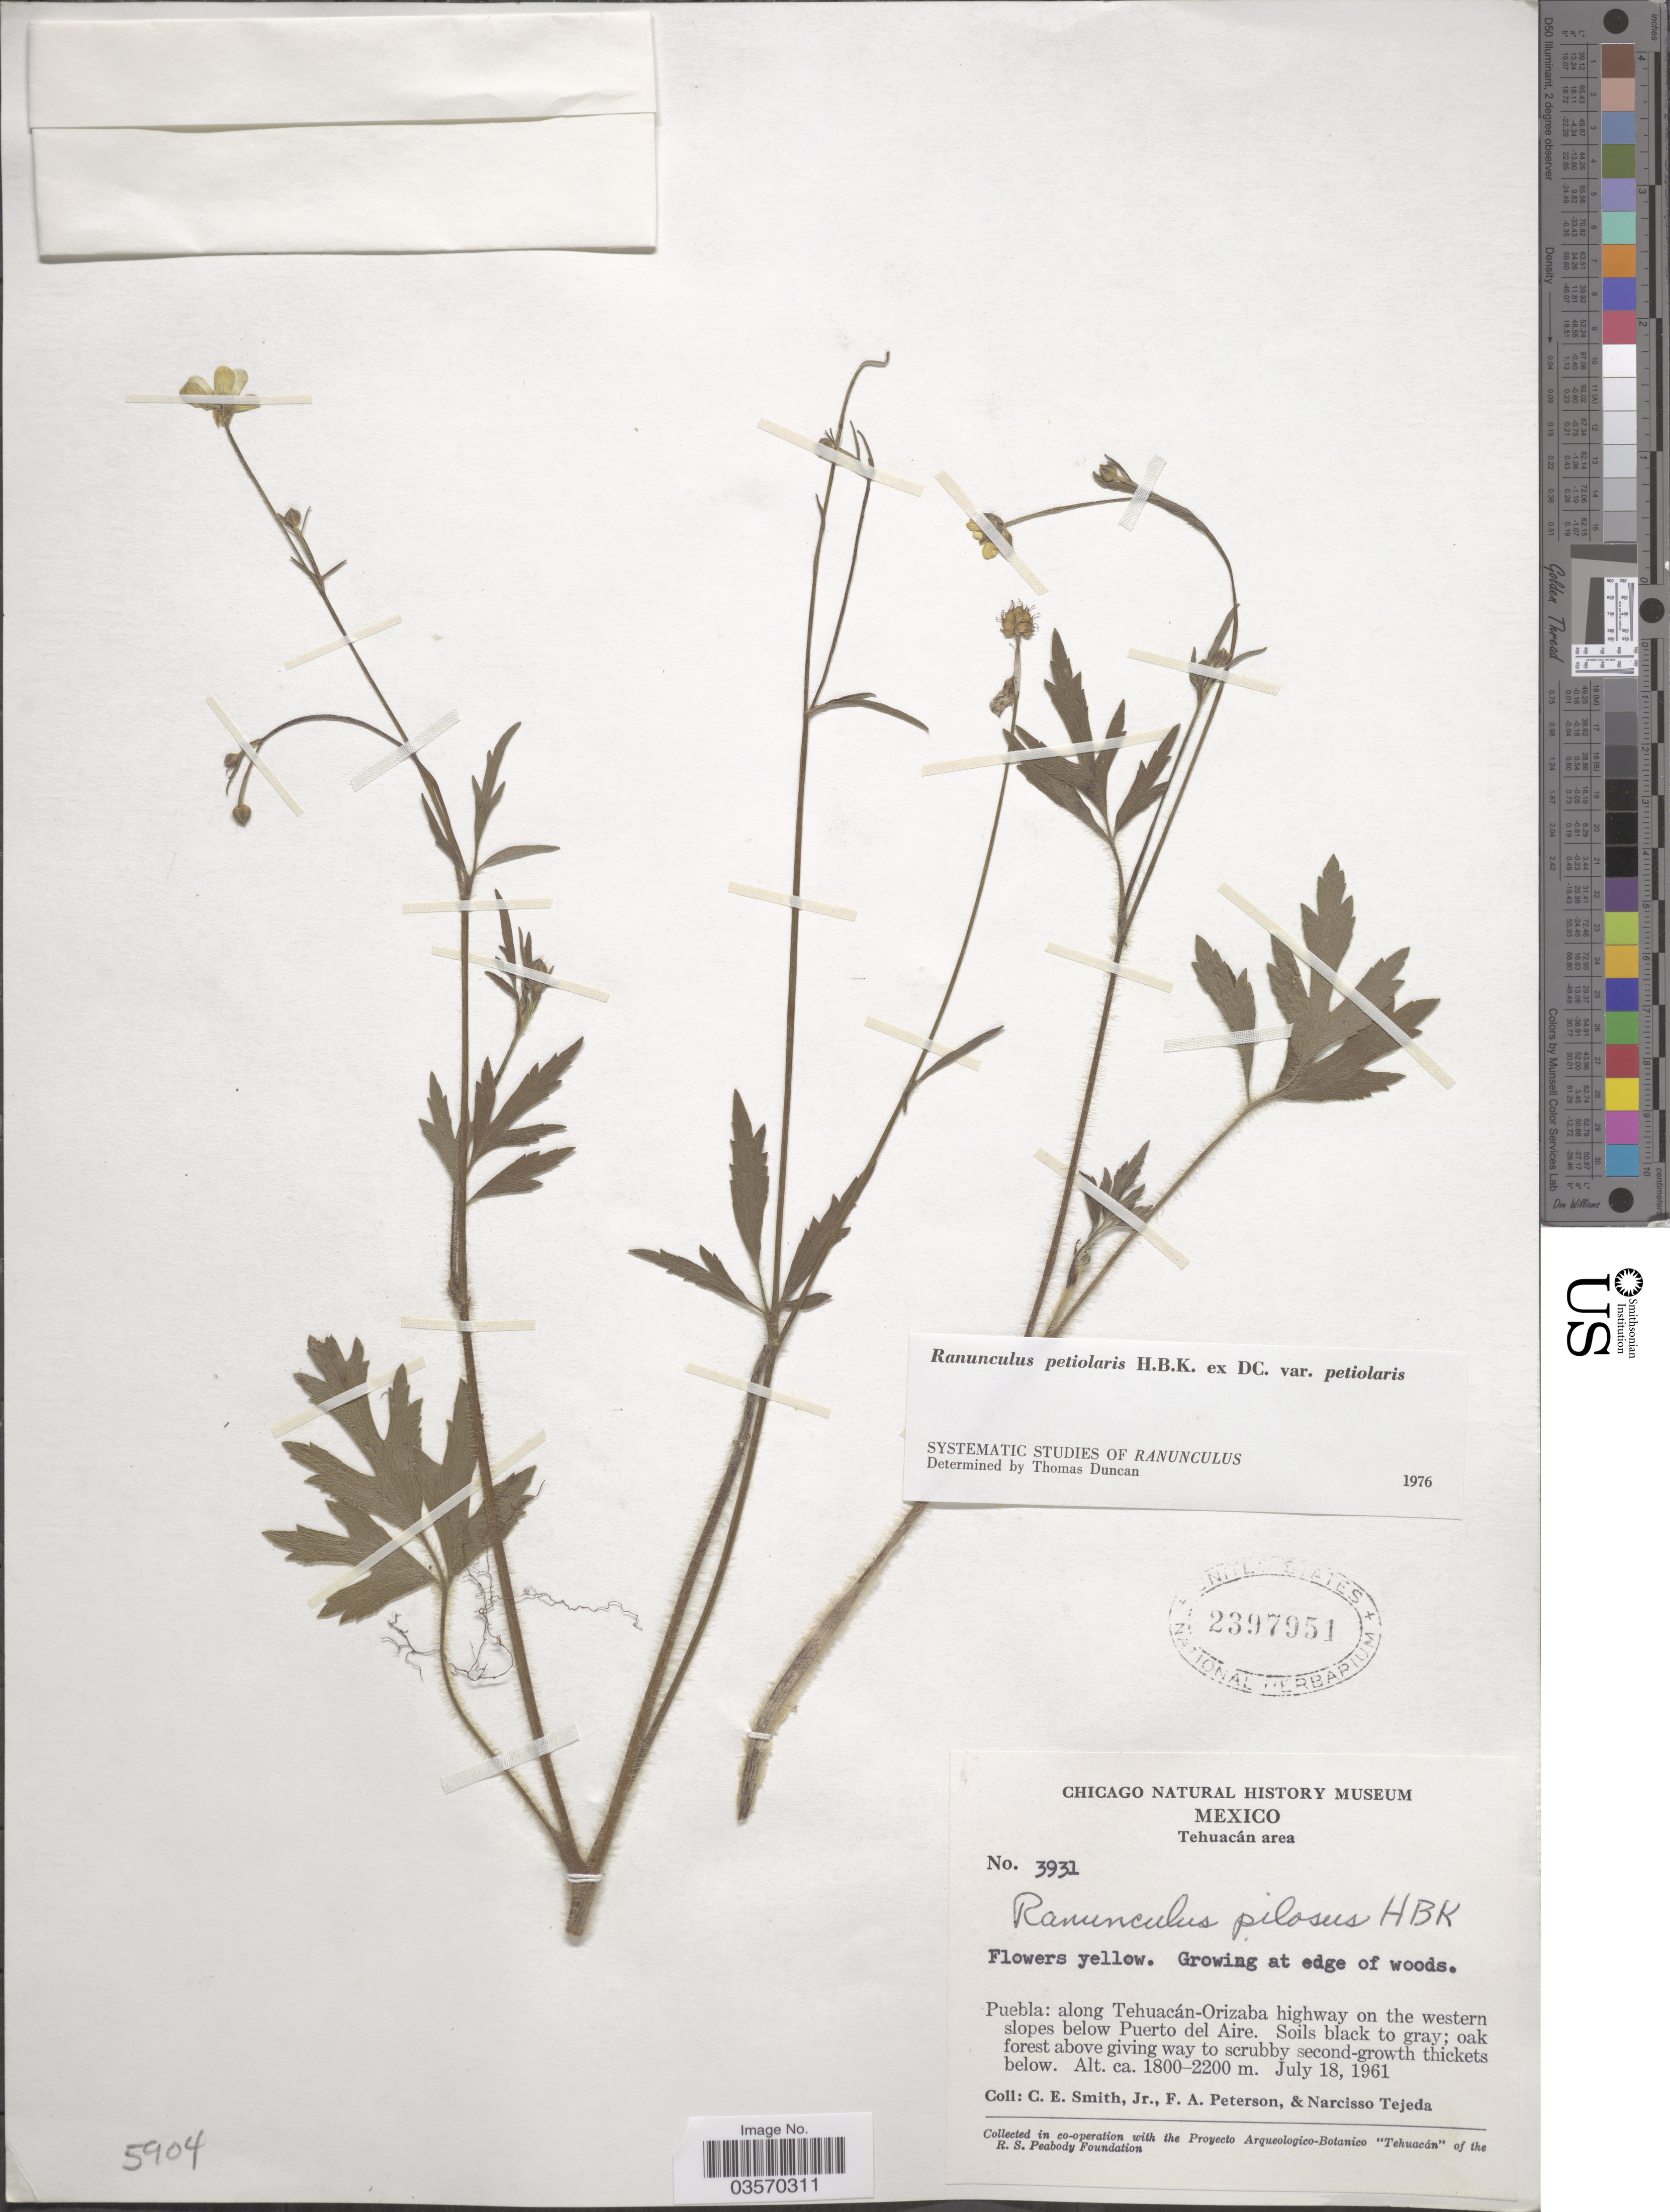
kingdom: Plantae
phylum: Tracheophyta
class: Magnoliopsida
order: Ranunculales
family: Ranunculaceae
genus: Ranunculus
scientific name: Ranunculus petiolaris var. petiolaris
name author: Kunth ex DC.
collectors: C. E. Smith Jr., F. A. Peterson & N. Tejeda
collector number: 3931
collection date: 1961-07-18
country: Mexico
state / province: Puebla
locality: Tehuacán area. Along Tehuacán-Orizaba highway on the western slopes below Puerto del Aire.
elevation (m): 1800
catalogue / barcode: US 2397951